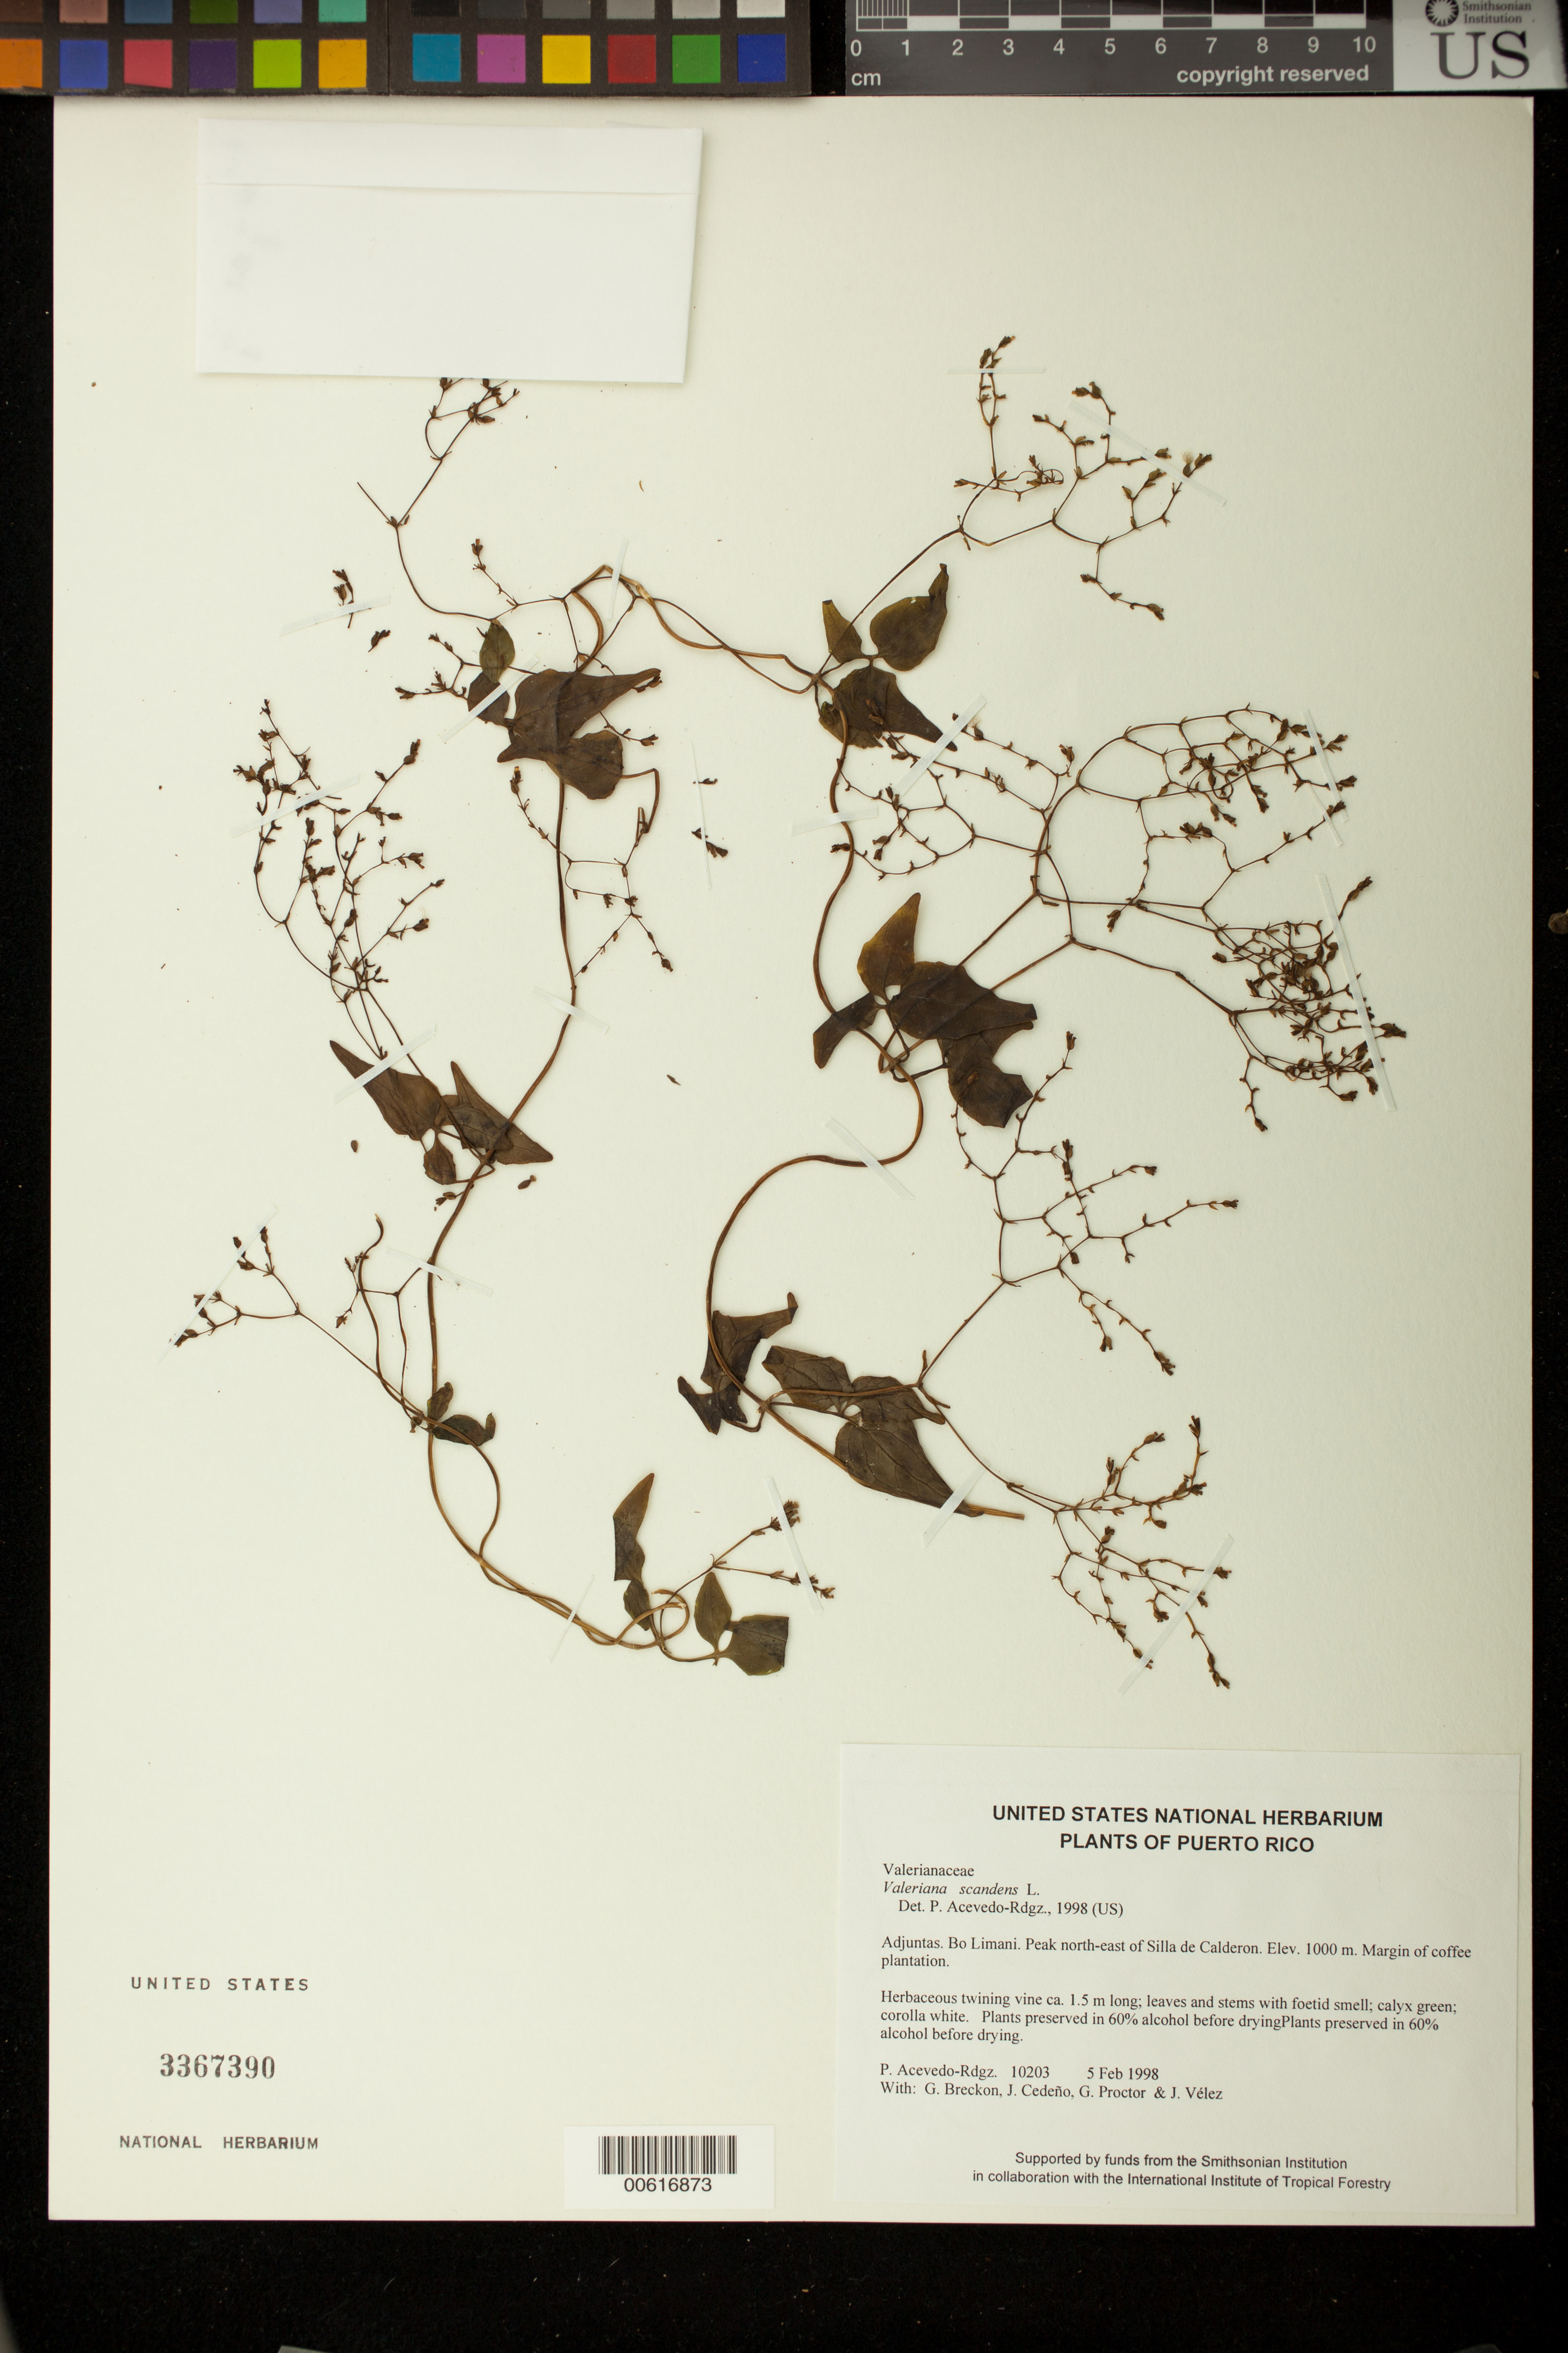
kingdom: Plantae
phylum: Tracheophyta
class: Magnoliopsida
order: Dipsacales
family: Caprifoliaceae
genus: Valeriana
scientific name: Valeriana scandens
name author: L.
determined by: Acevedo-Rodríguez, P., (BOT), Smithsonian Institution - National Museum of Natural History (UNITED STATES)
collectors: P. Acevedo-Rodr., G. J. Breckon, J. A. Cedeño M., G. R. Proctor & J. Vélez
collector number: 10203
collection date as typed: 05 Feb 1998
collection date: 1998-02-05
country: Puerto Rico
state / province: Adjuntas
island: Puerto Rico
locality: Adjuntas; Bo. Limani; Peak north-east of Silla de Calderon.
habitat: Margin of coffee plantation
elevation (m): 1000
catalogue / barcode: US 3367390